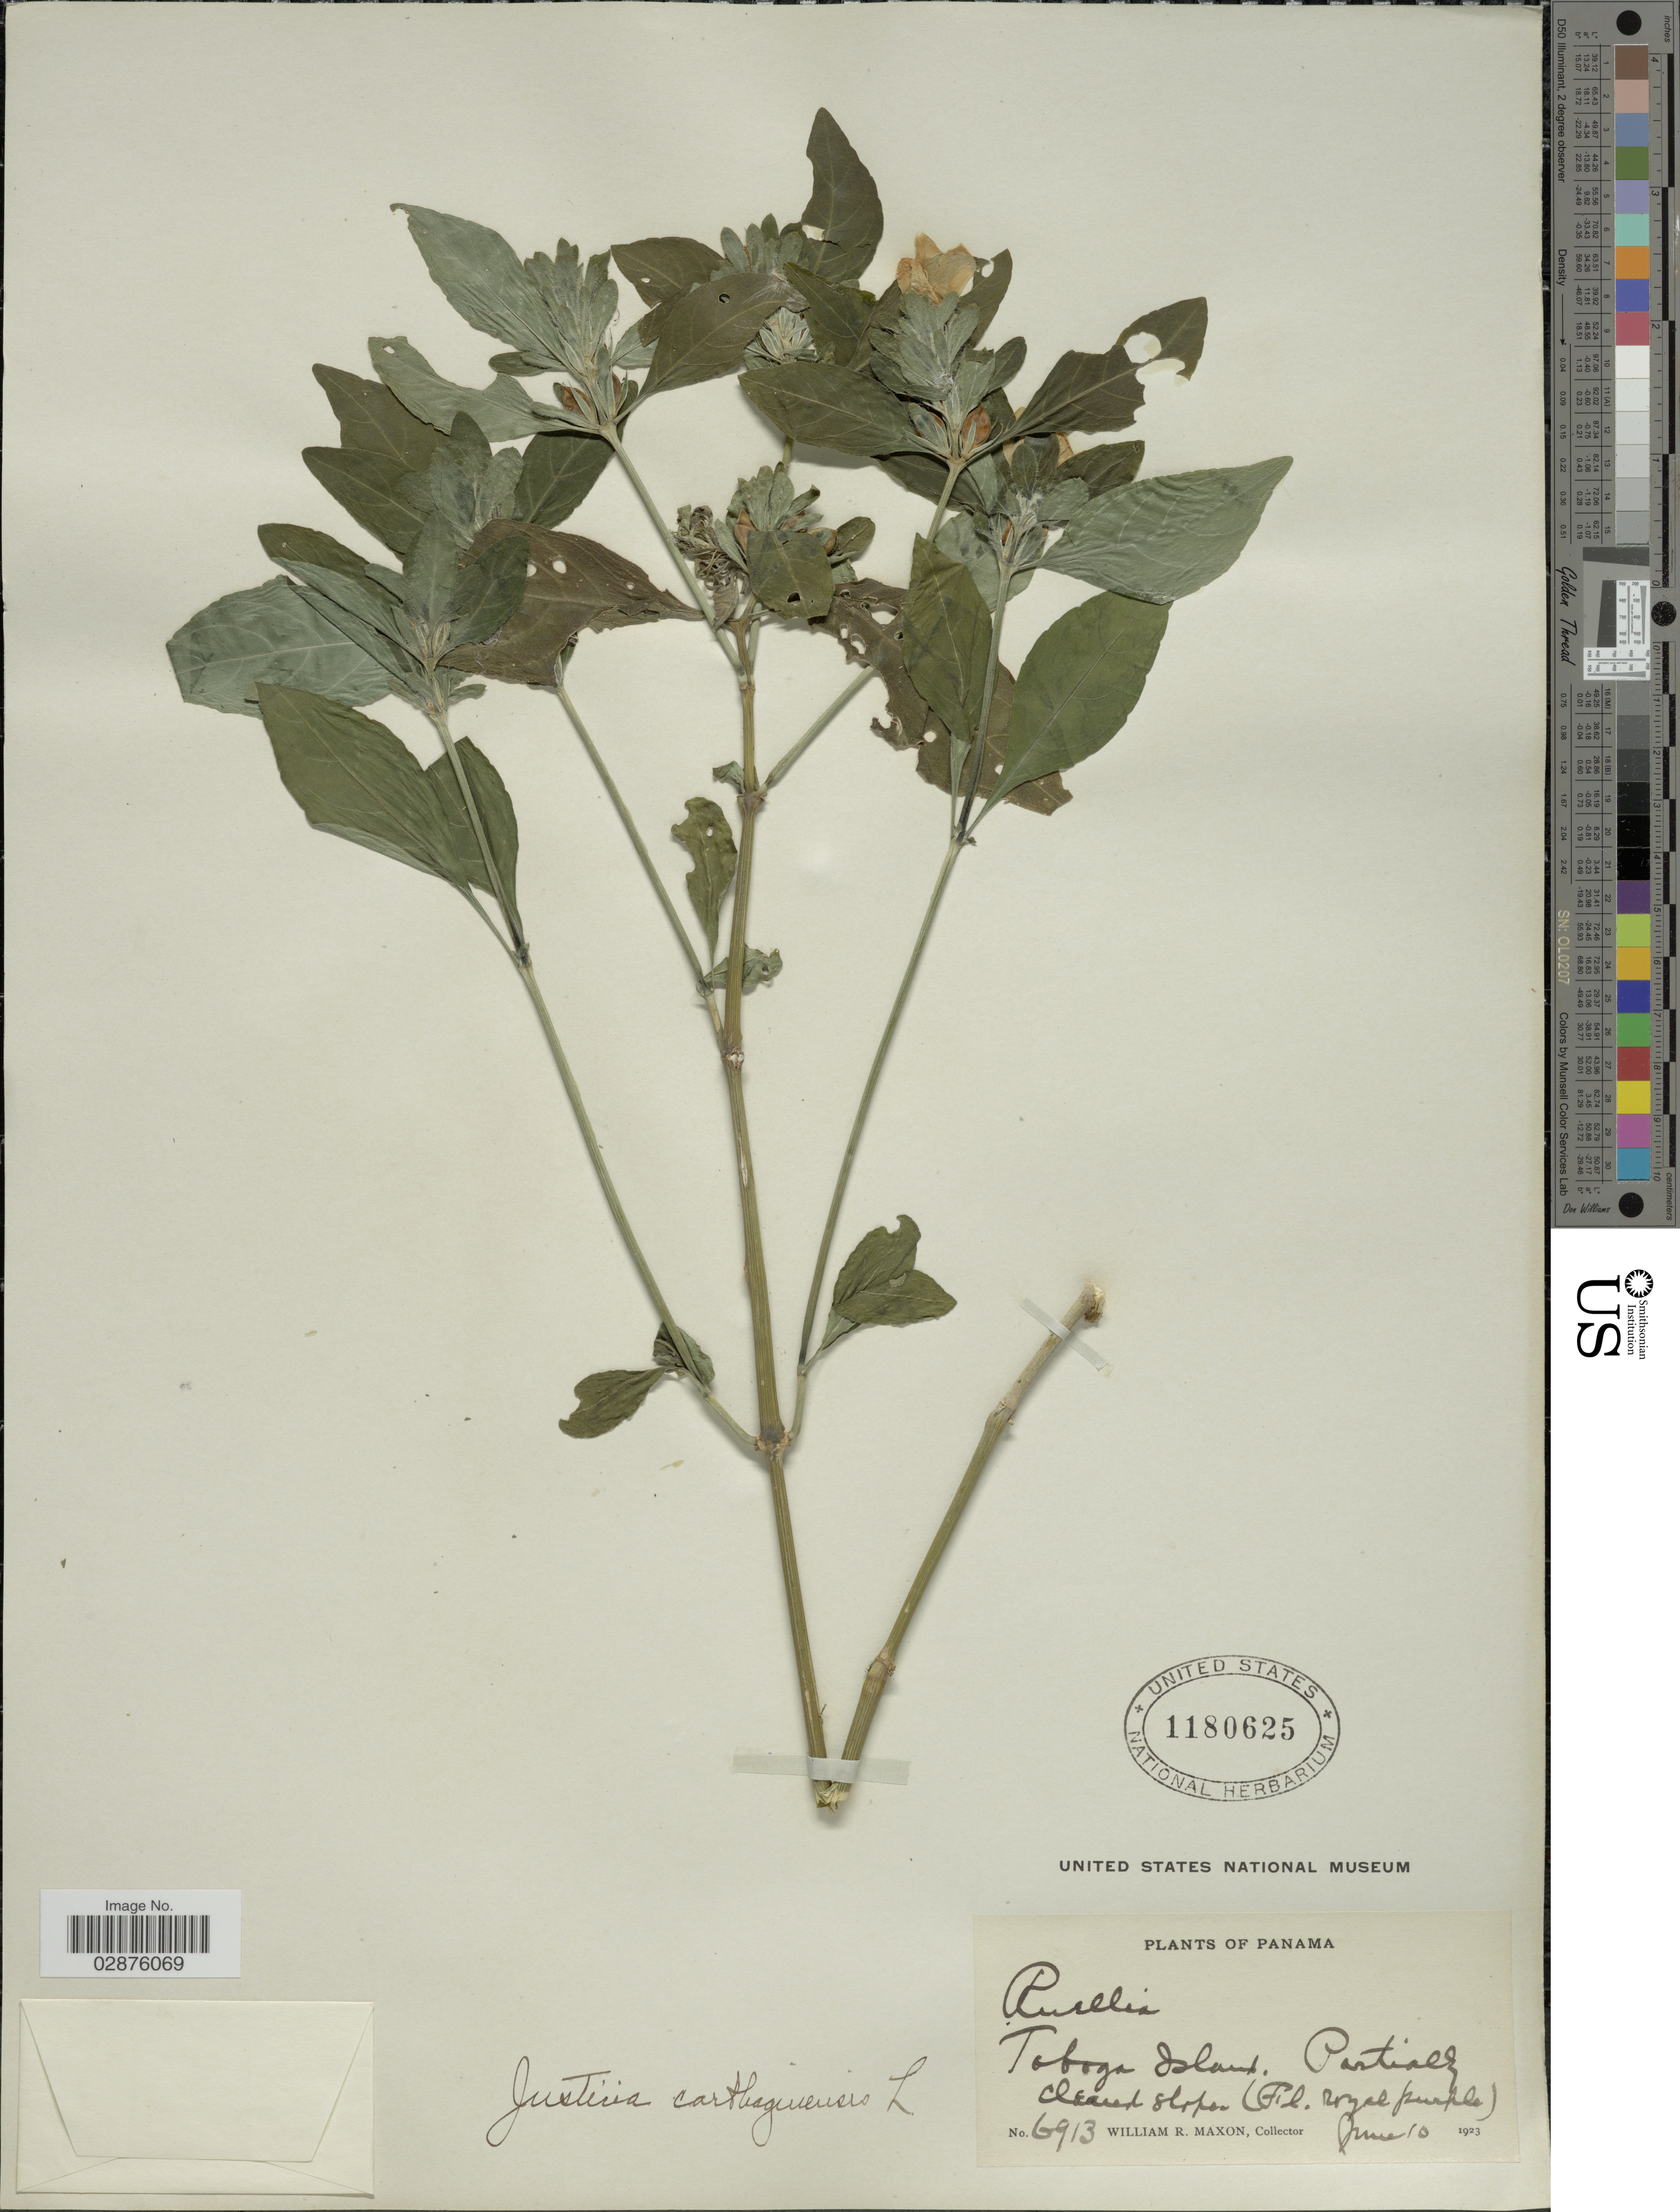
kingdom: Plantae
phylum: Tracheophyta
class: Magnoliopsida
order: Lamiales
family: Acanthaceae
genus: Justicia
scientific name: Justicia carthaginensis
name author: Jacq.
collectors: W. R. Maxon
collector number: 6913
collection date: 1923-06-10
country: Panama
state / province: Panamá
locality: Taboga Island.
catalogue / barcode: US 1180625